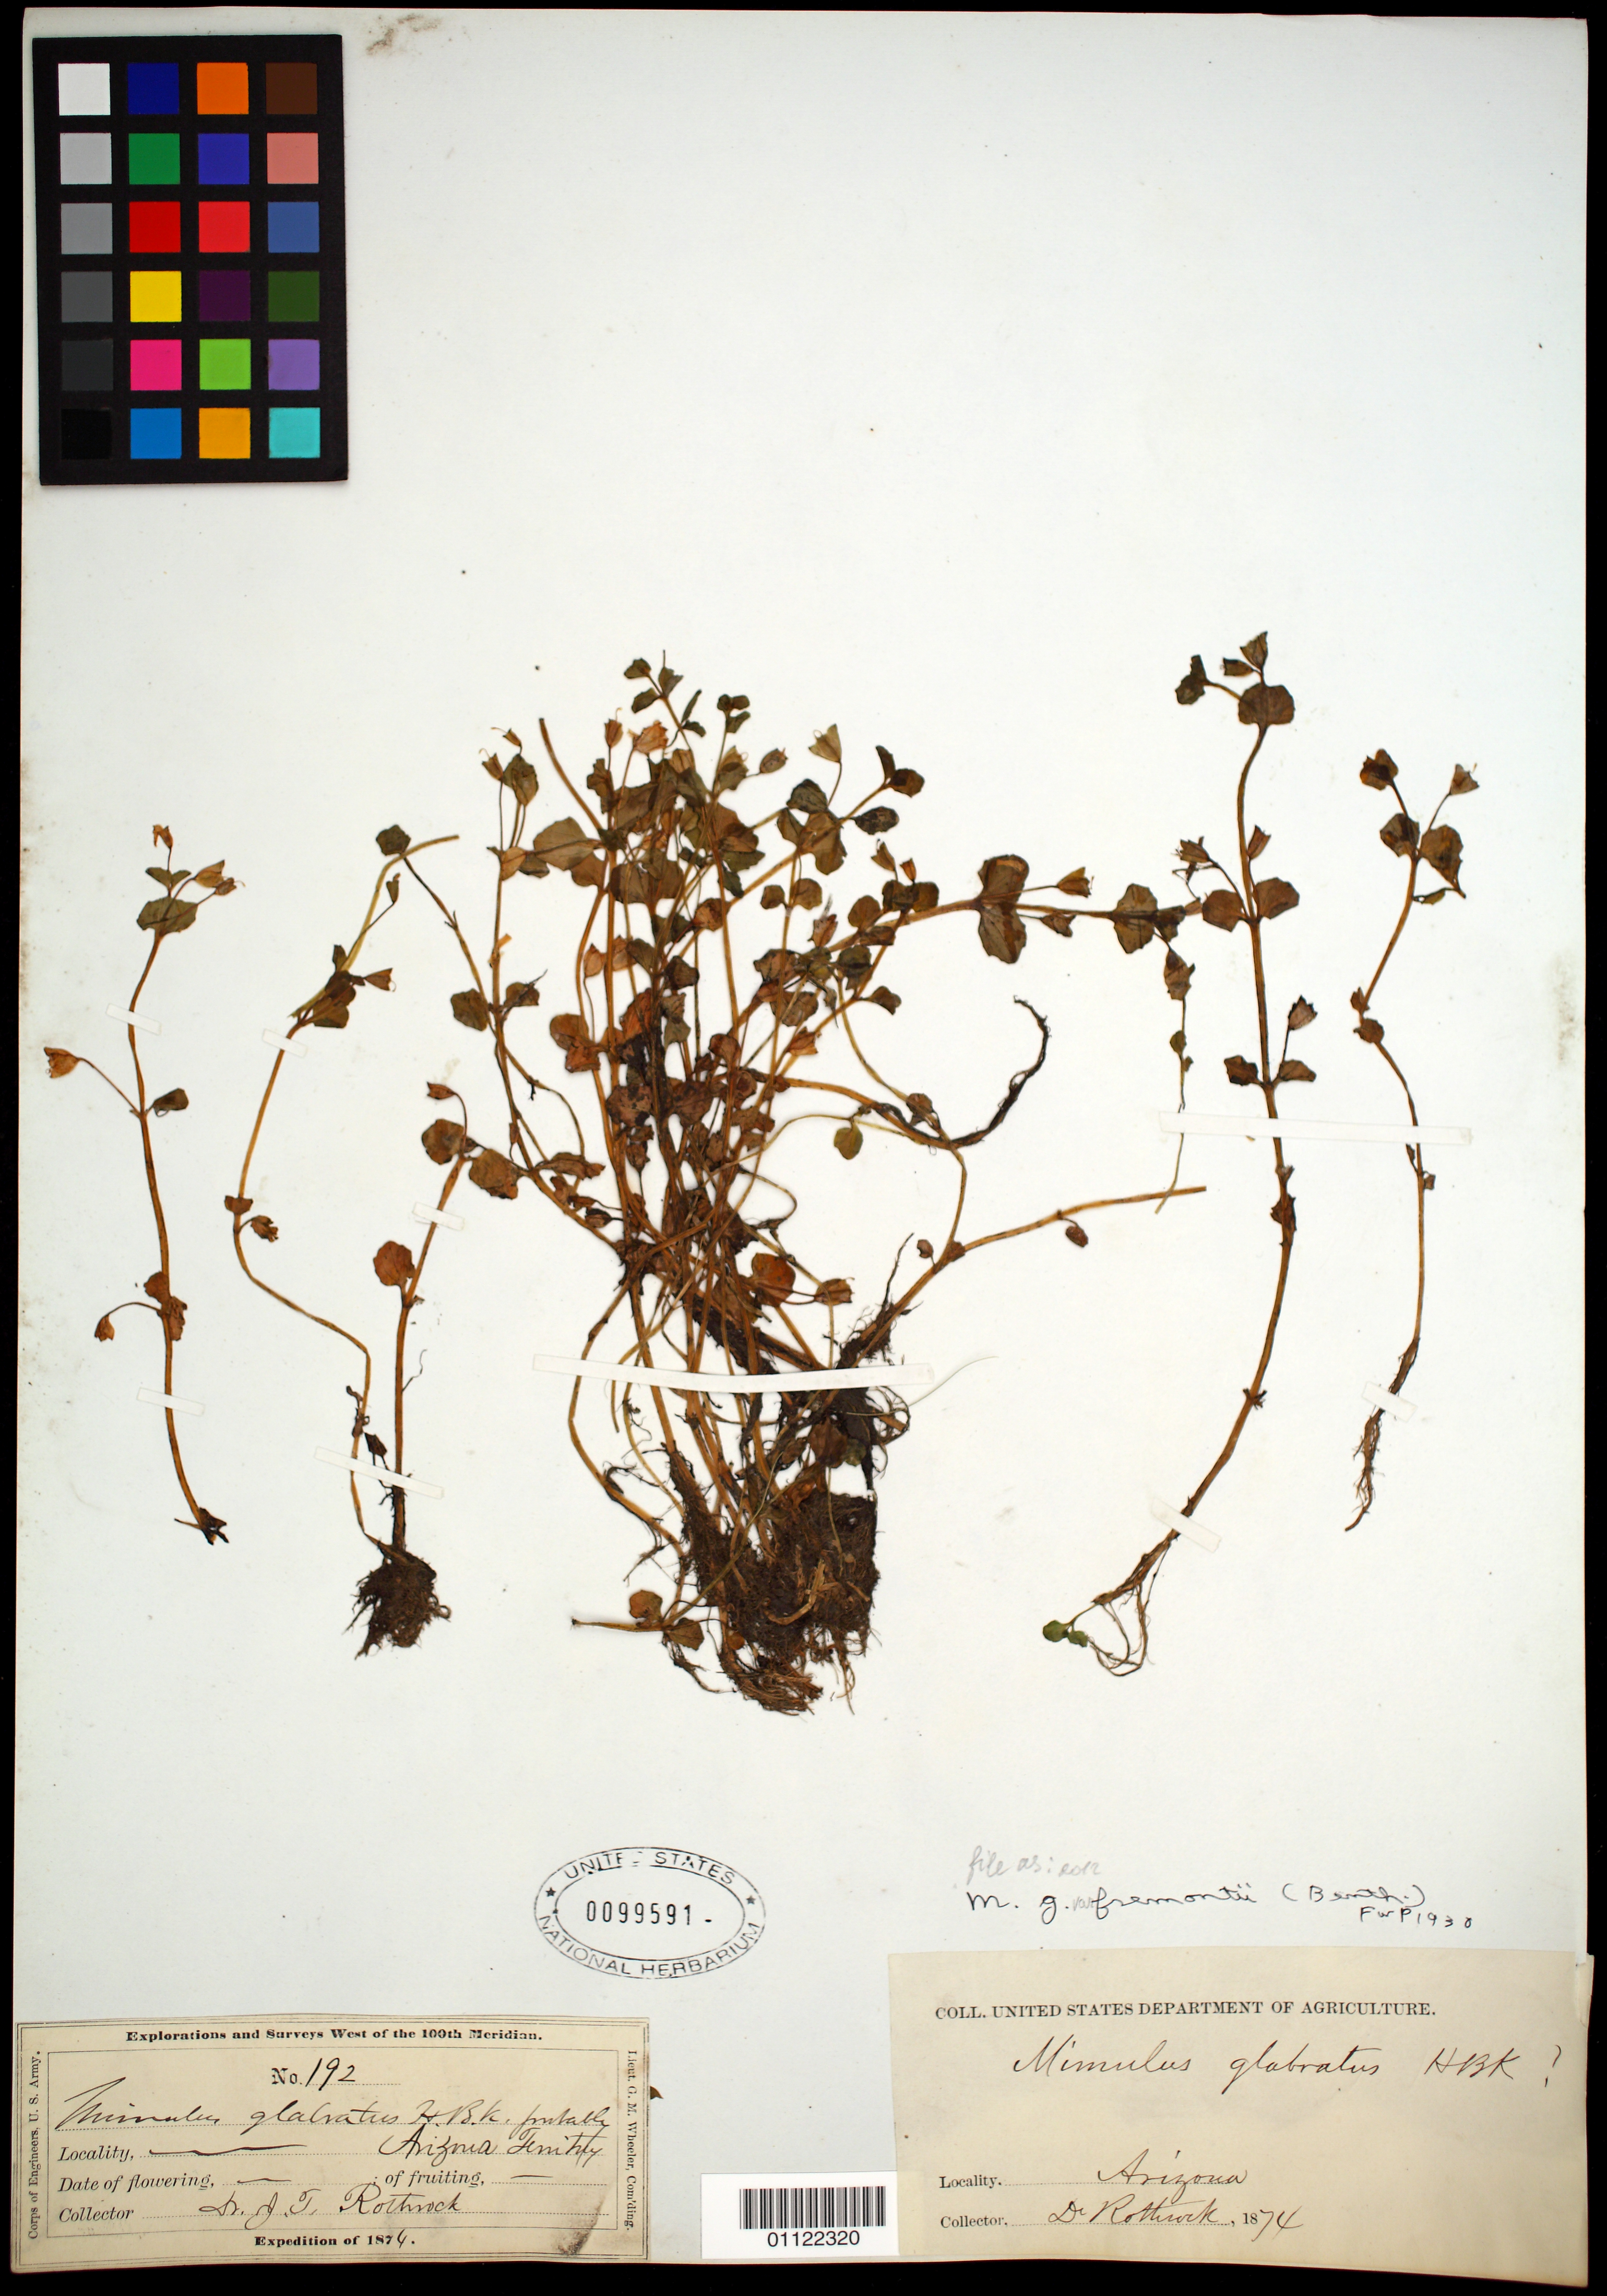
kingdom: Plantae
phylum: Tracheophyta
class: Magnoliopsida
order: Lamiales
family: Phrymaceae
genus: Mimulus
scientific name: Mimulus glabratus var. fremontii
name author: Kunth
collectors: J. T. Rothrock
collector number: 192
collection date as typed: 1874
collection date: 1874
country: United States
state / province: Arizona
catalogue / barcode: US 99591